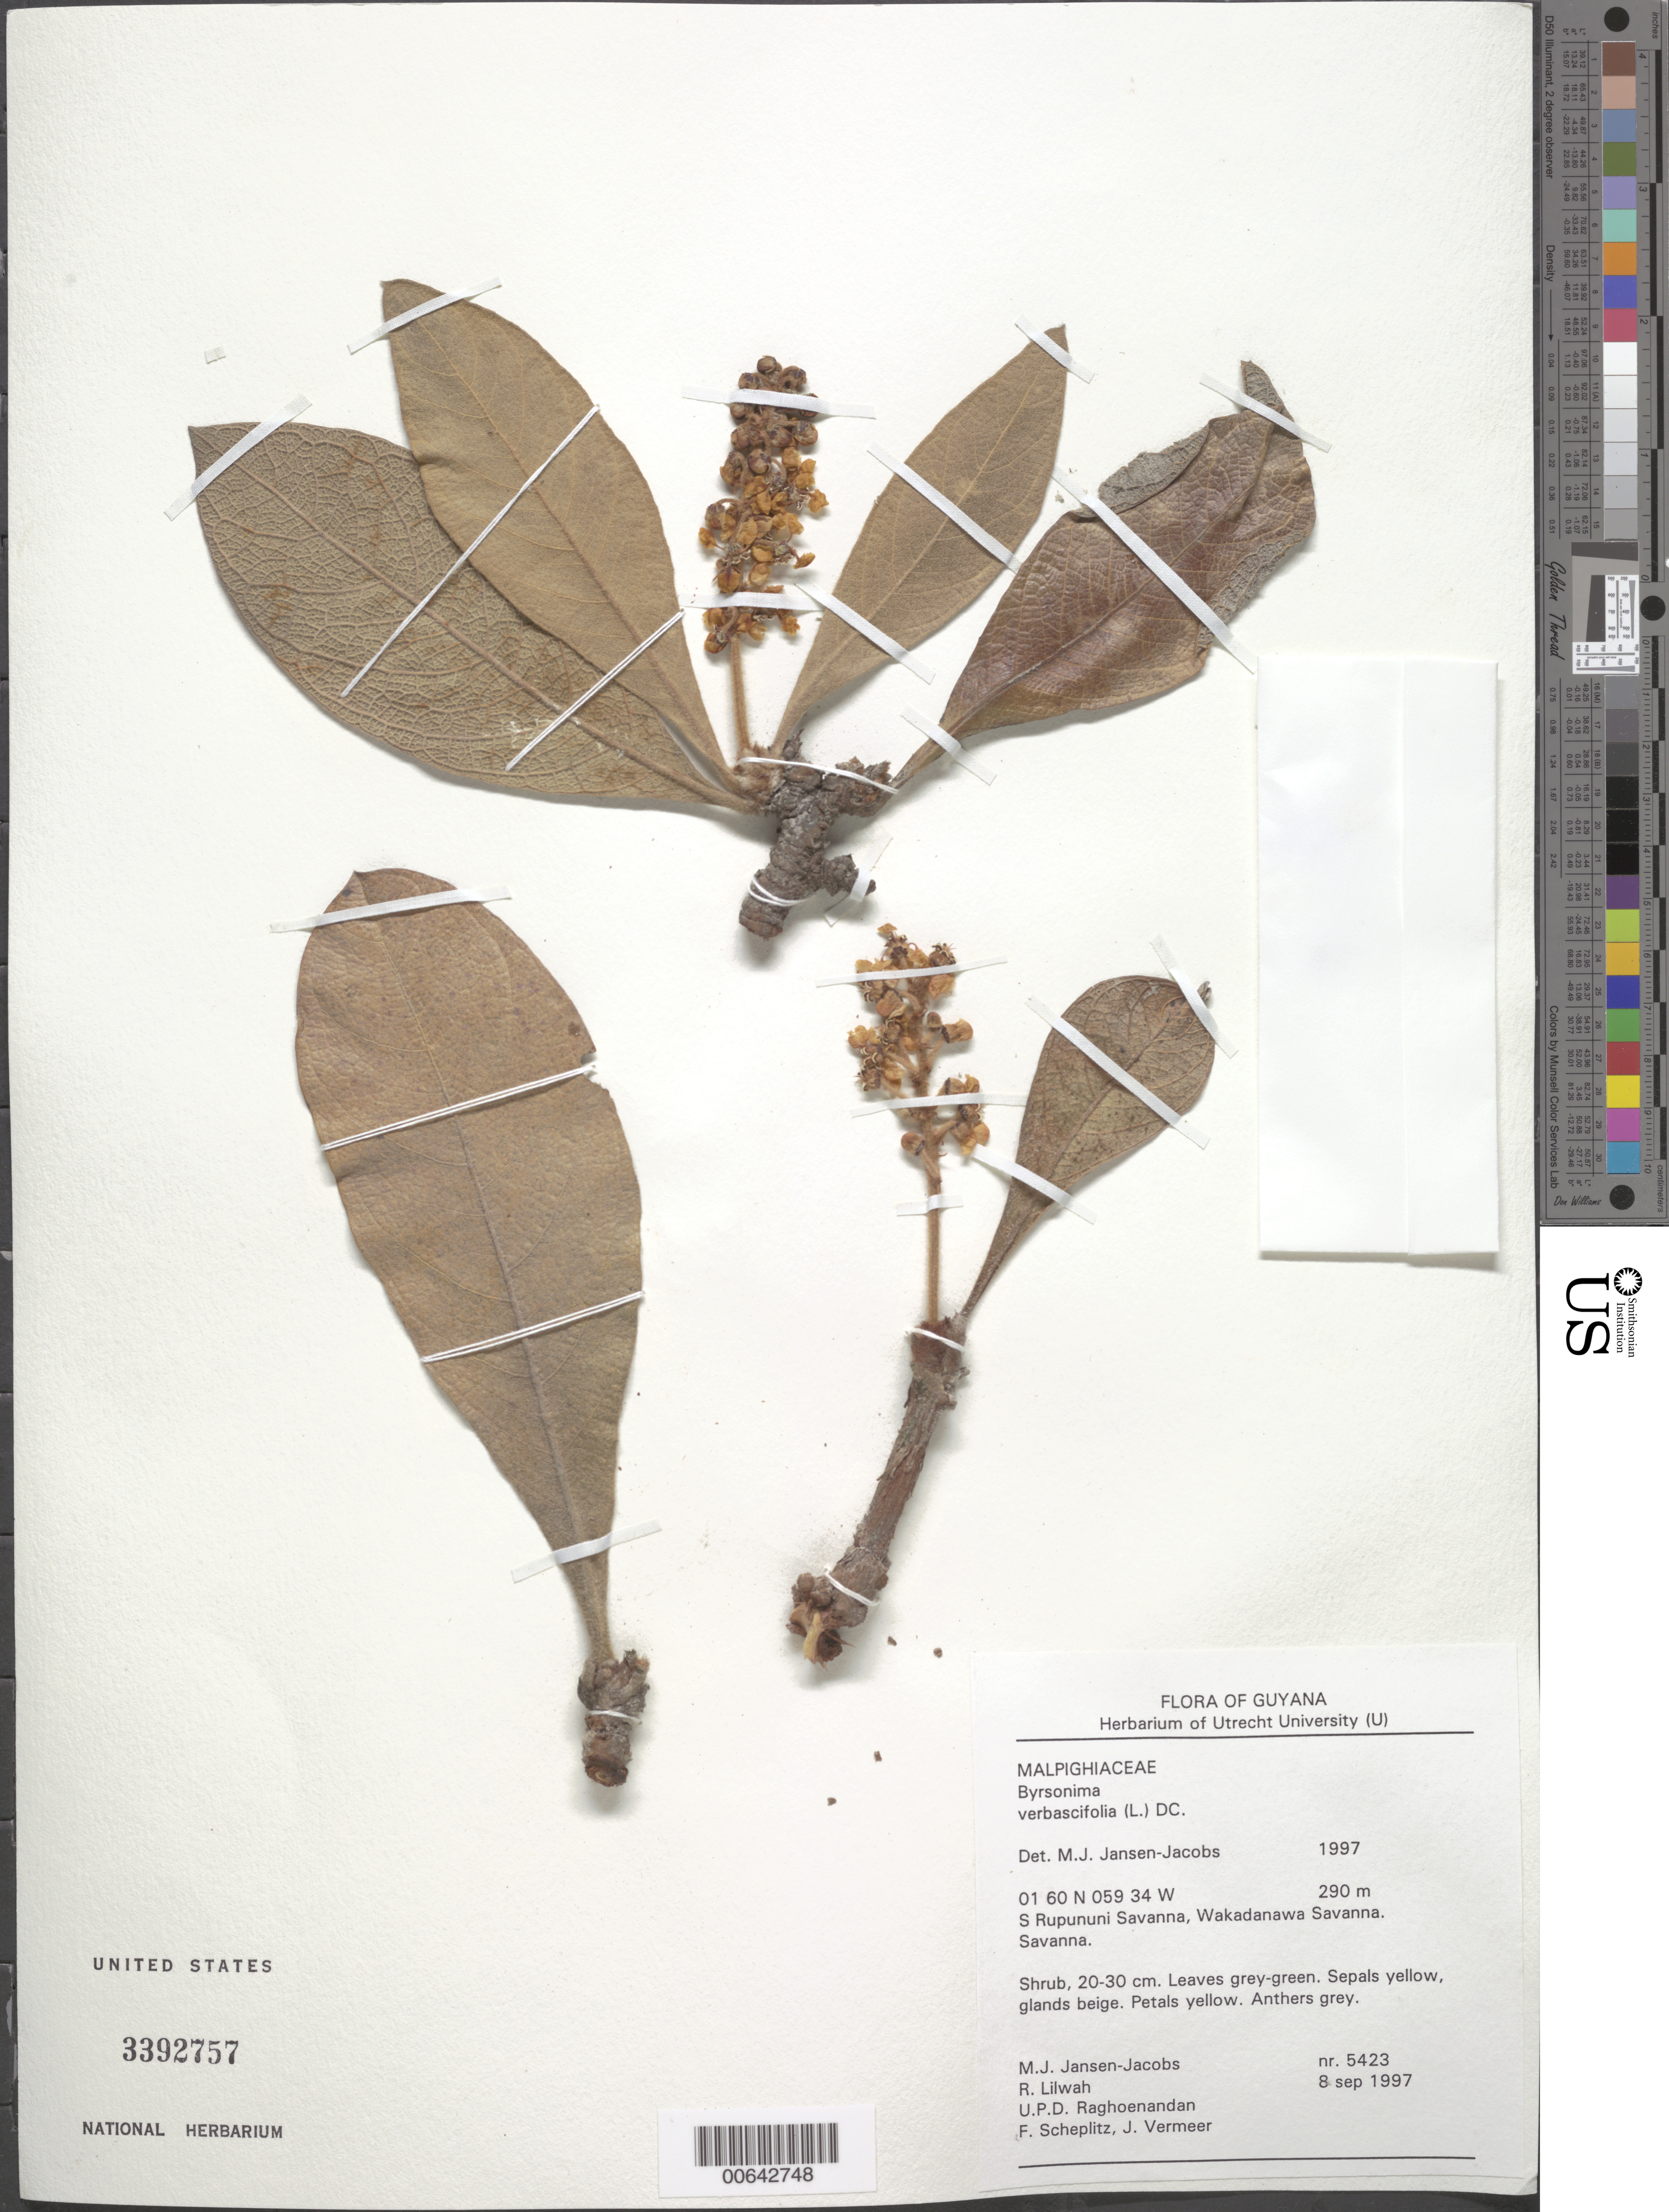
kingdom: Plantae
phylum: Tracheophyta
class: Magnoliopsida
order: Malpighiales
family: Malpighiaceae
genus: Byrsonima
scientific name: Byrsonima verbascifolia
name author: (L.) DC.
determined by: Jansen-Jacobs, M. J., (U), Nationaal Herbarium Nederland, Utrecht University branch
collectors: M. J. Jansen-Jacobs, R. Lilwah, U. Raghoenandan, F. Scheplitz & J. Vermeer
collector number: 5423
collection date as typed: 8-Sep-97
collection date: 1997-09-08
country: Guyana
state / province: U. Takutu-U. Essequibo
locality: S. Rupununi savanna, Wakadanawa Savanna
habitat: Savanna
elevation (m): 290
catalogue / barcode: US 3392757